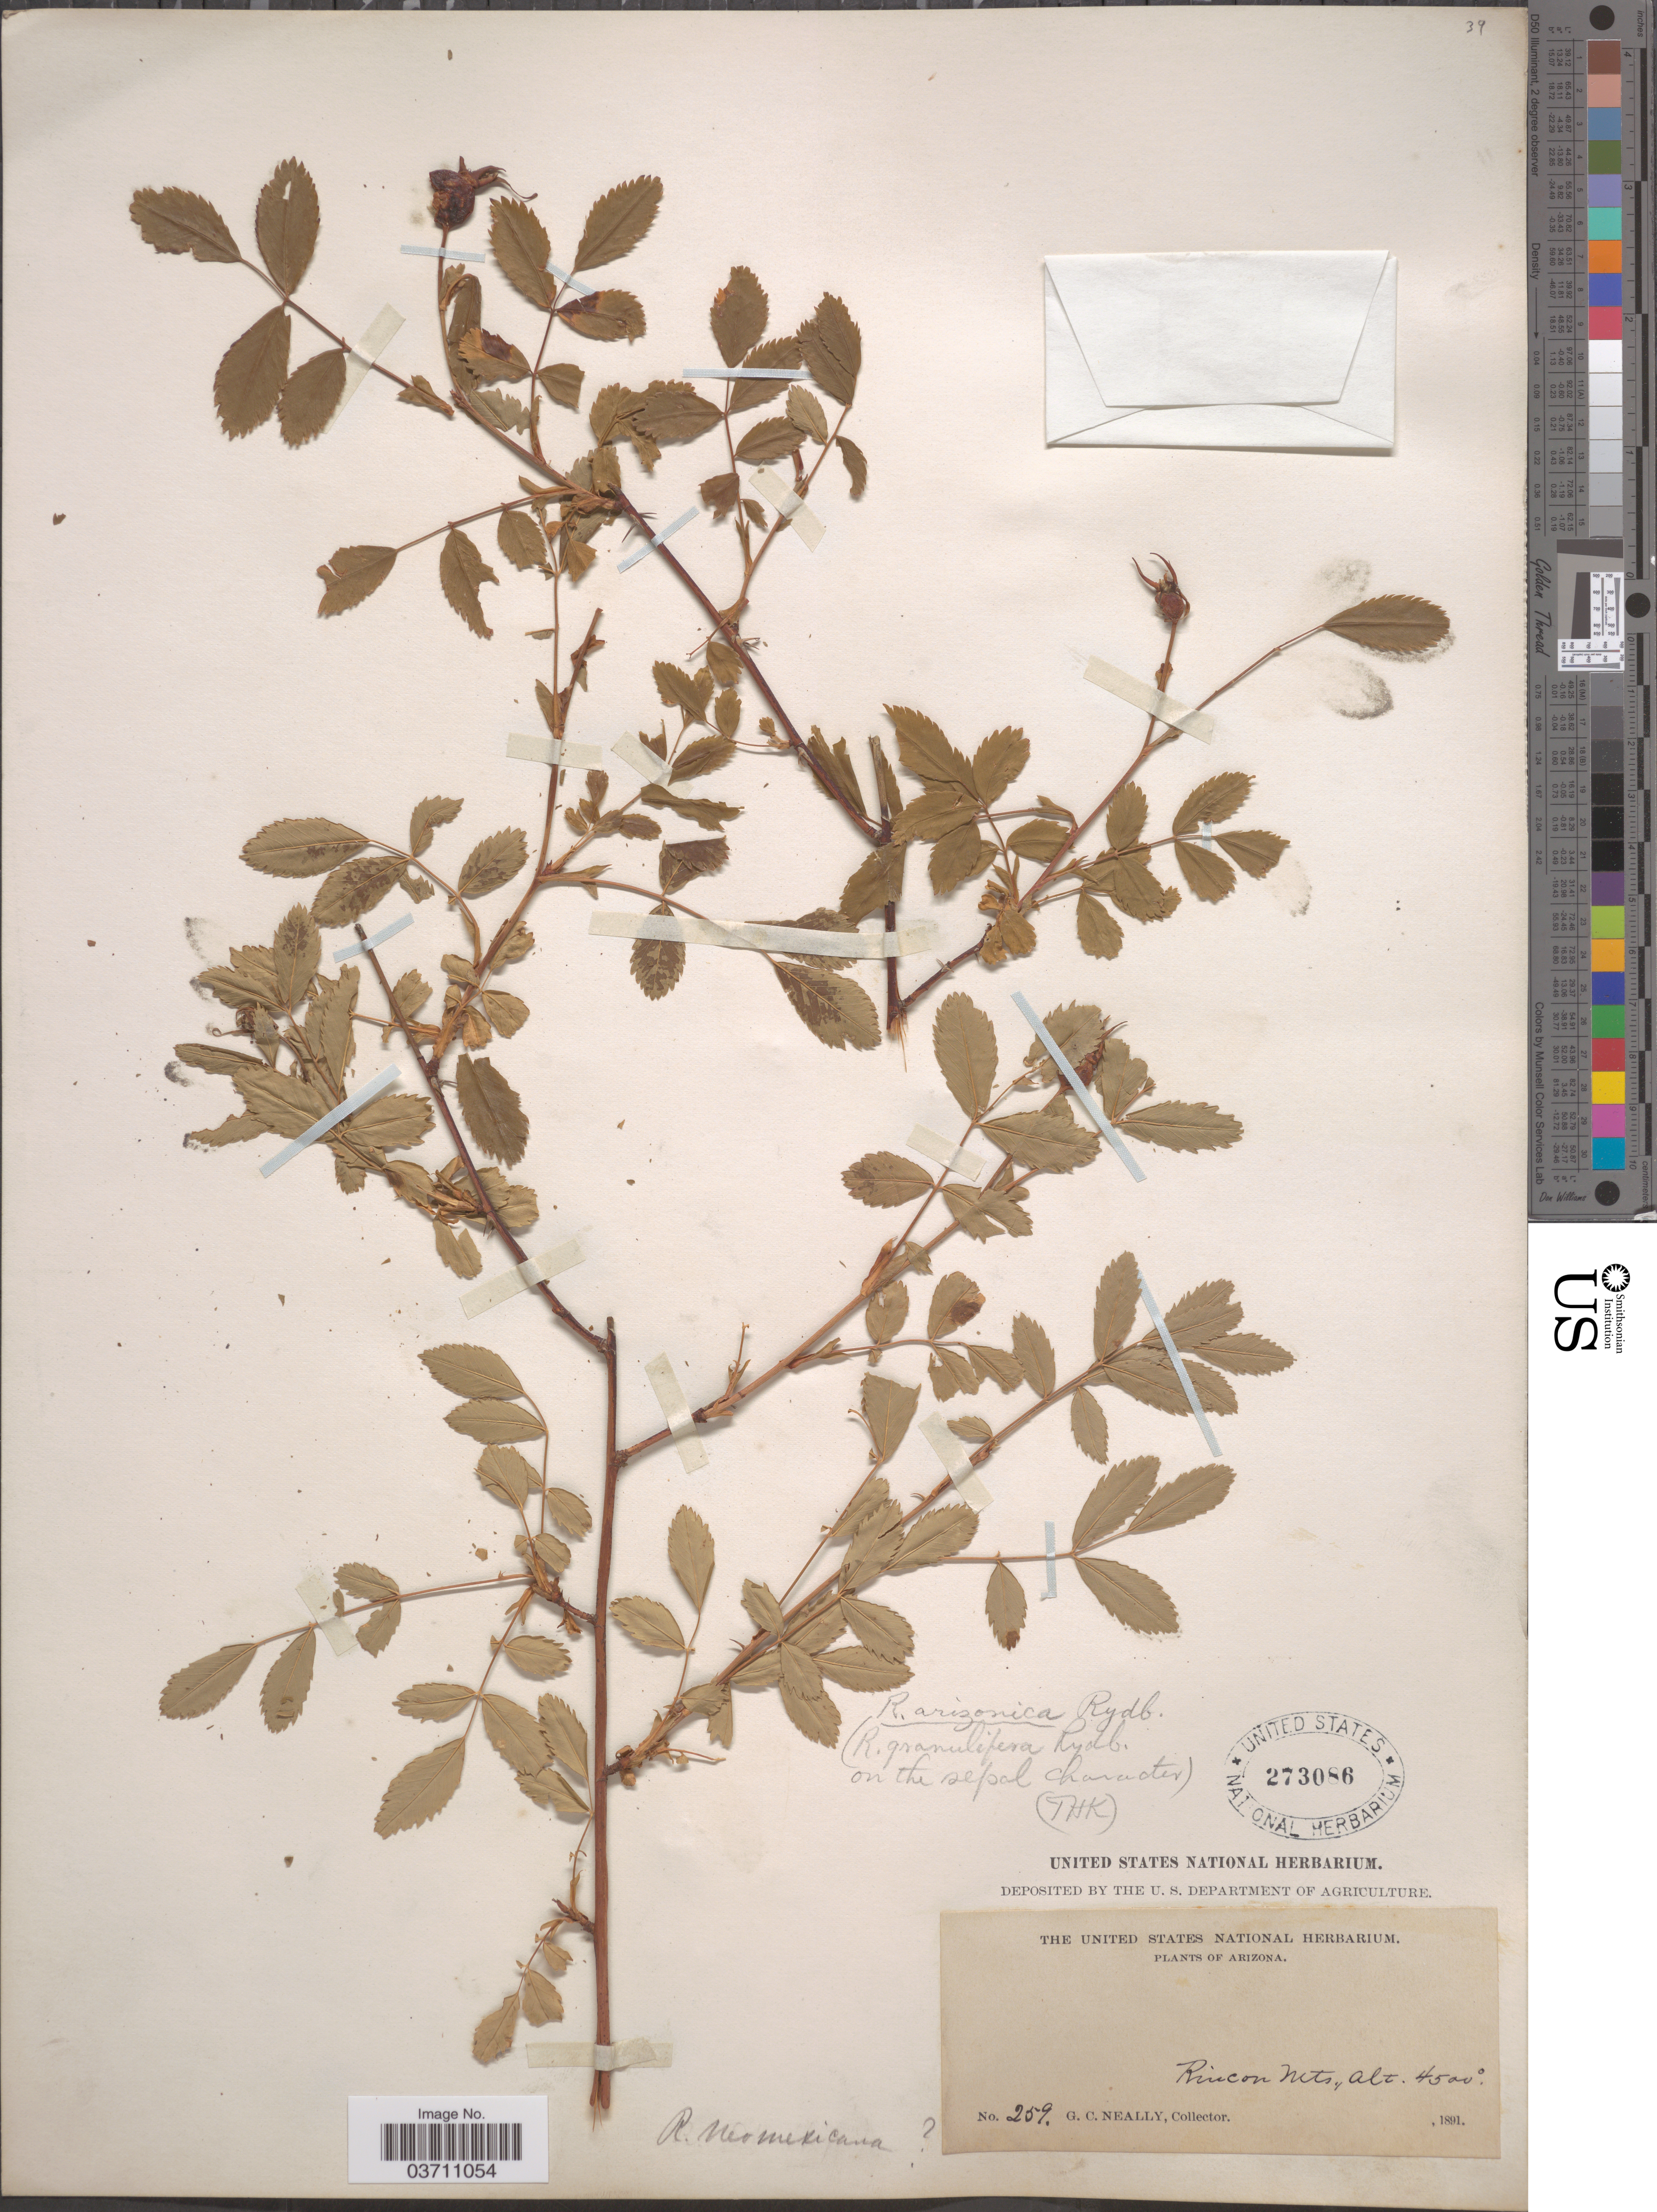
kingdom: Plantae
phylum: Tracheophyta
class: Magnoliopsida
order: Rosales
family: Rosaceae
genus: Rosa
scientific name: Rosa granulifera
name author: Rydb.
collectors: G. Neally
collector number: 259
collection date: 1891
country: United States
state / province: Arizona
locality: Rincon Mts.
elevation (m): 1372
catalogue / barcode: US 273086